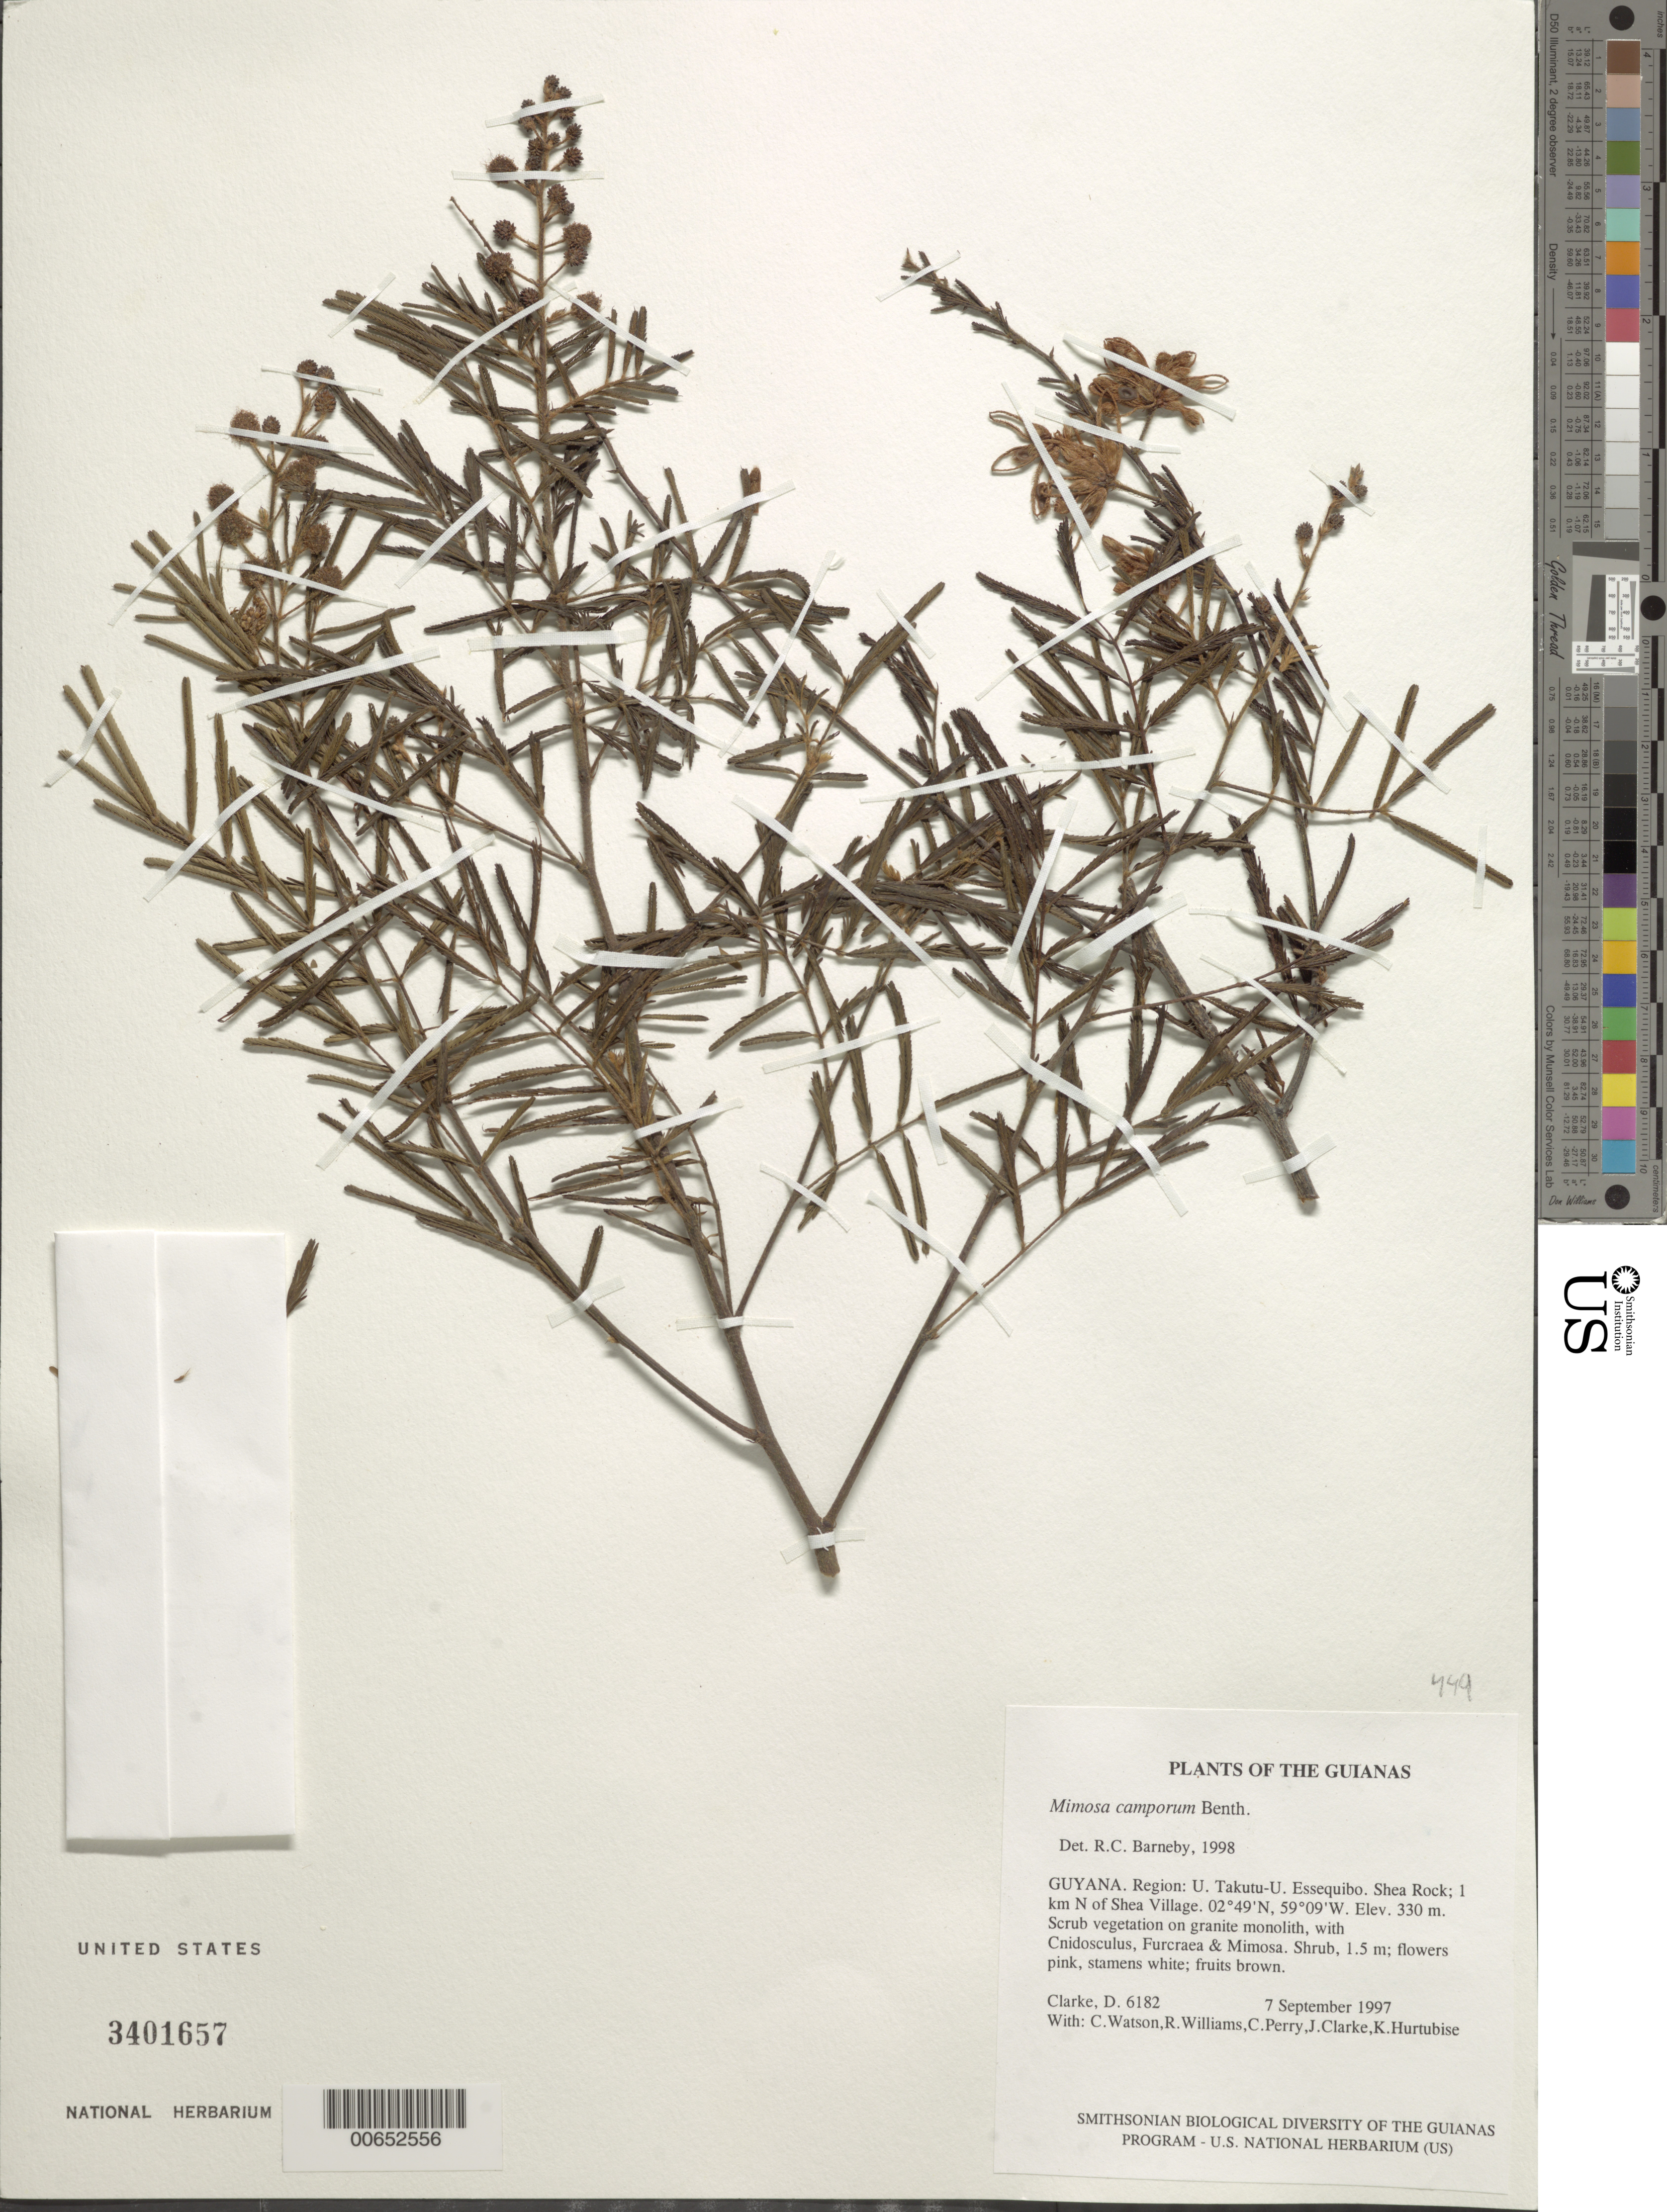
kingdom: Plantae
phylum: Tracheophyta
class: Magnoliopsida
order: Fabales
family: Fabaceae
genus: Mimosa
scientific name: Mimosa camporum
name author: Benth.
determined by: Barneby, Rupert C., (NY)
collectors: H. D. Clarke, C. Watson, R. Williams, C. Perry, J. Clarke & K. Hurtubise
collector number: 6182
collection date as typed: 7 September 1997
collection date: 1997-09-07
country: Guyana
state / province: U. Takutu-U. Essequibo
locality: Shea Rock; 1 km N of Shea Village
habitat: Scrub vegetation on granite monolith, with Cnidoscolus, Furcraea & Mimosa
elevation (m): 330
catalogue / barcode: US 3401657